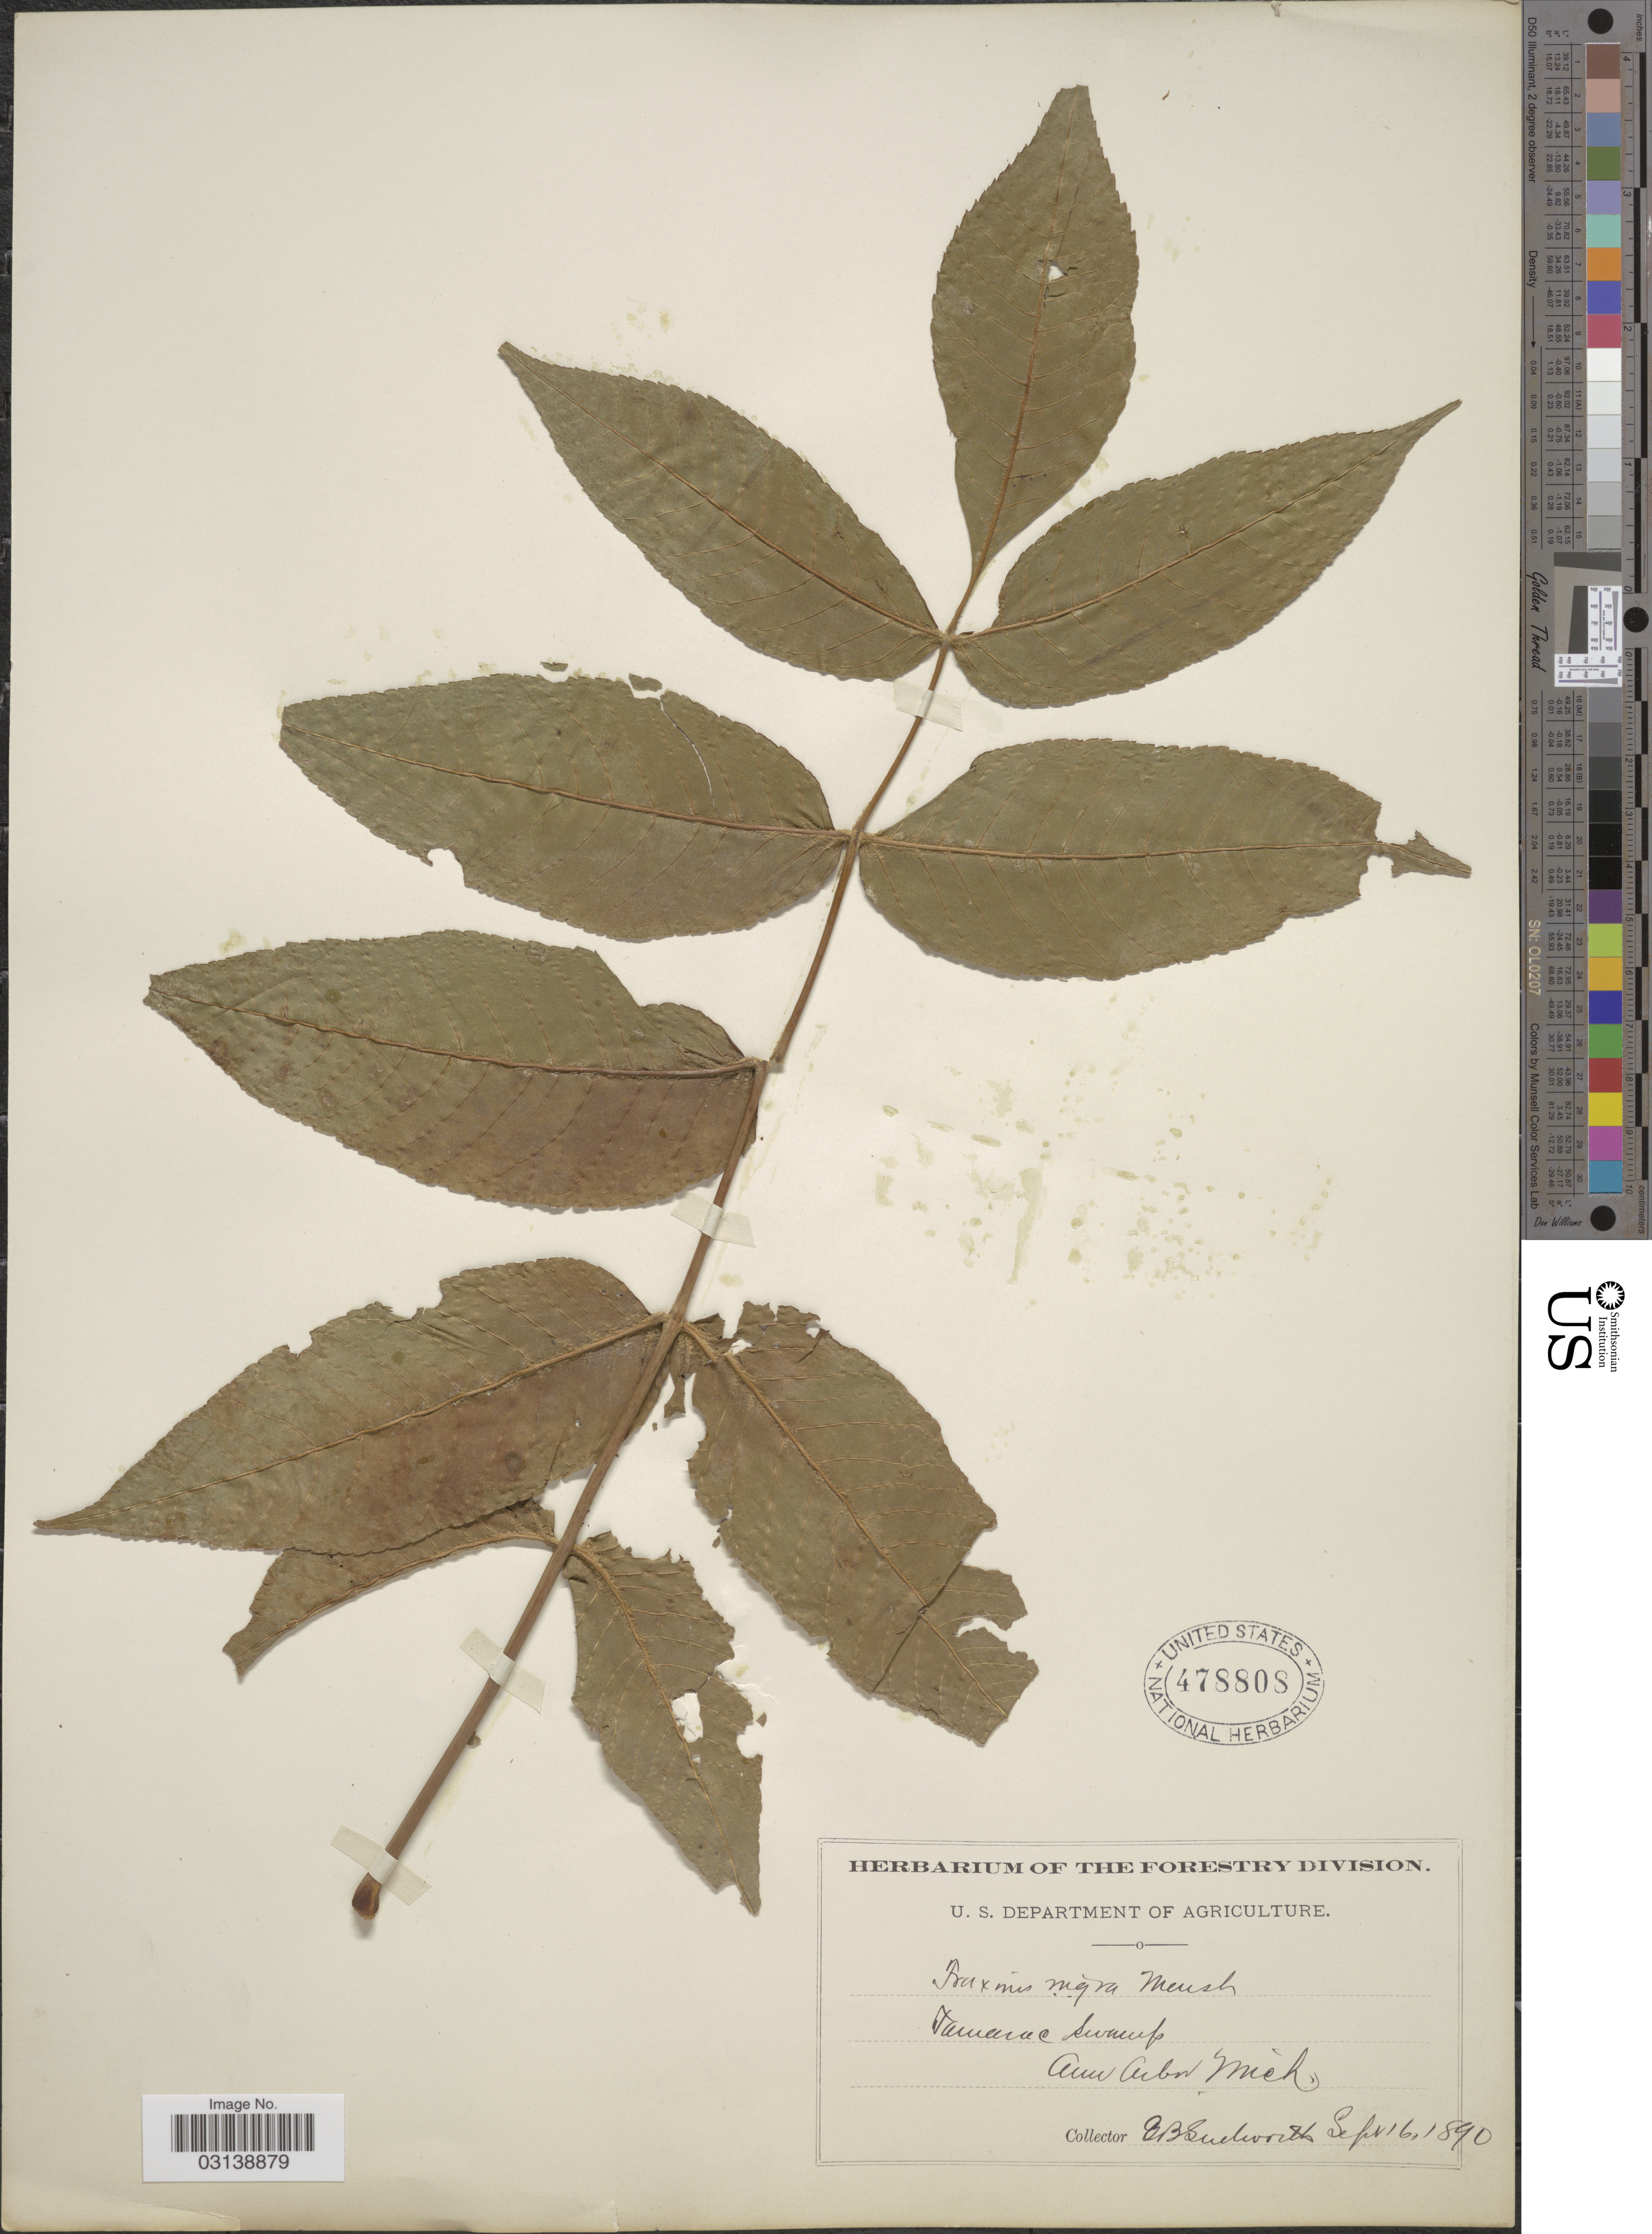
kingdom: Plantae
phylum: Tracheophyta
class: Magnoliopsida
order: Lamiales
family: Oleaceae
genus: Fraxinus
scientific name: Fraxinus nigra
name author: Marshall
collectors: G. B. Sudworth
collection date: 1890-09-16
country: United States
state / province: Michigan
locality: Tamarac swamp. Ann Arbor.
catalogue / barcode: US 478808